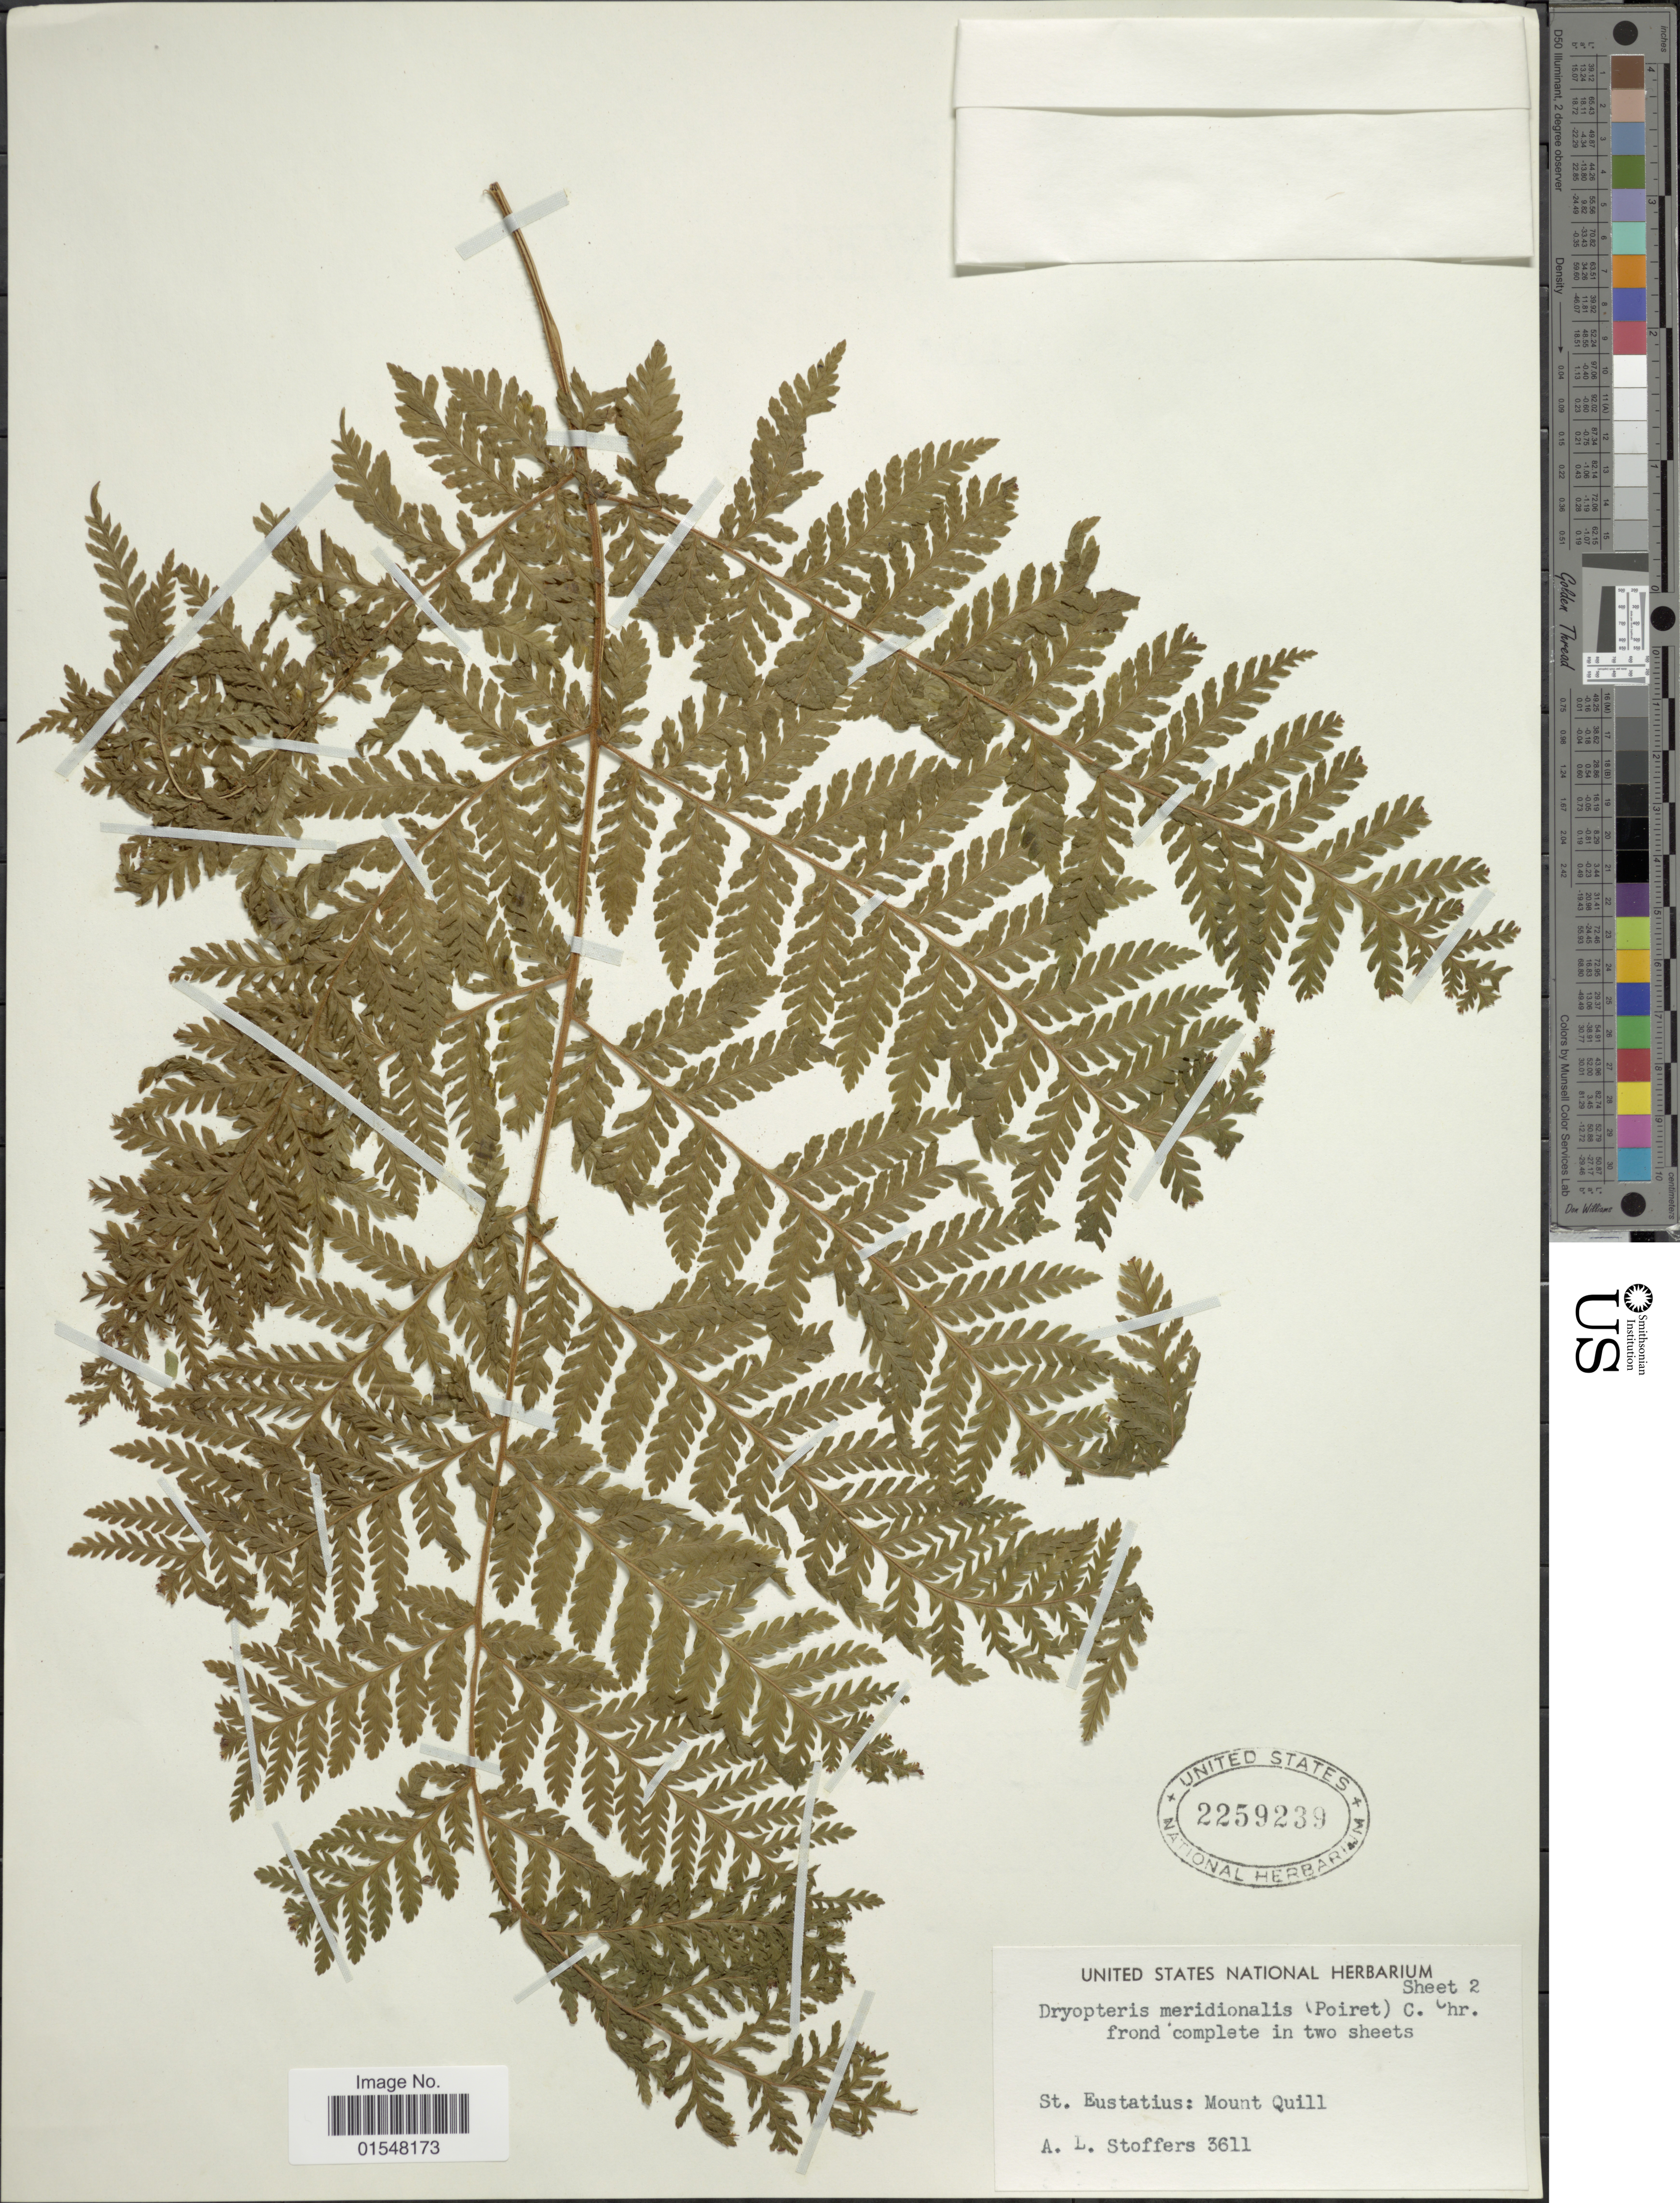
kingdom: Plantae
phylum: Tracheophyta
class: Polypodiopsida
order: Polypodiales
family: Dryopteridaceae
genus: Ctenitis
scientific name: Ctenitis meridionalis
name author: (Poir.) Ching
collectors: A. Stoffers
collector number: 3611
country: Netherlands Antilles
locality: St. Eustatius: Mount Quill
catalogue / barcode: US 2259239